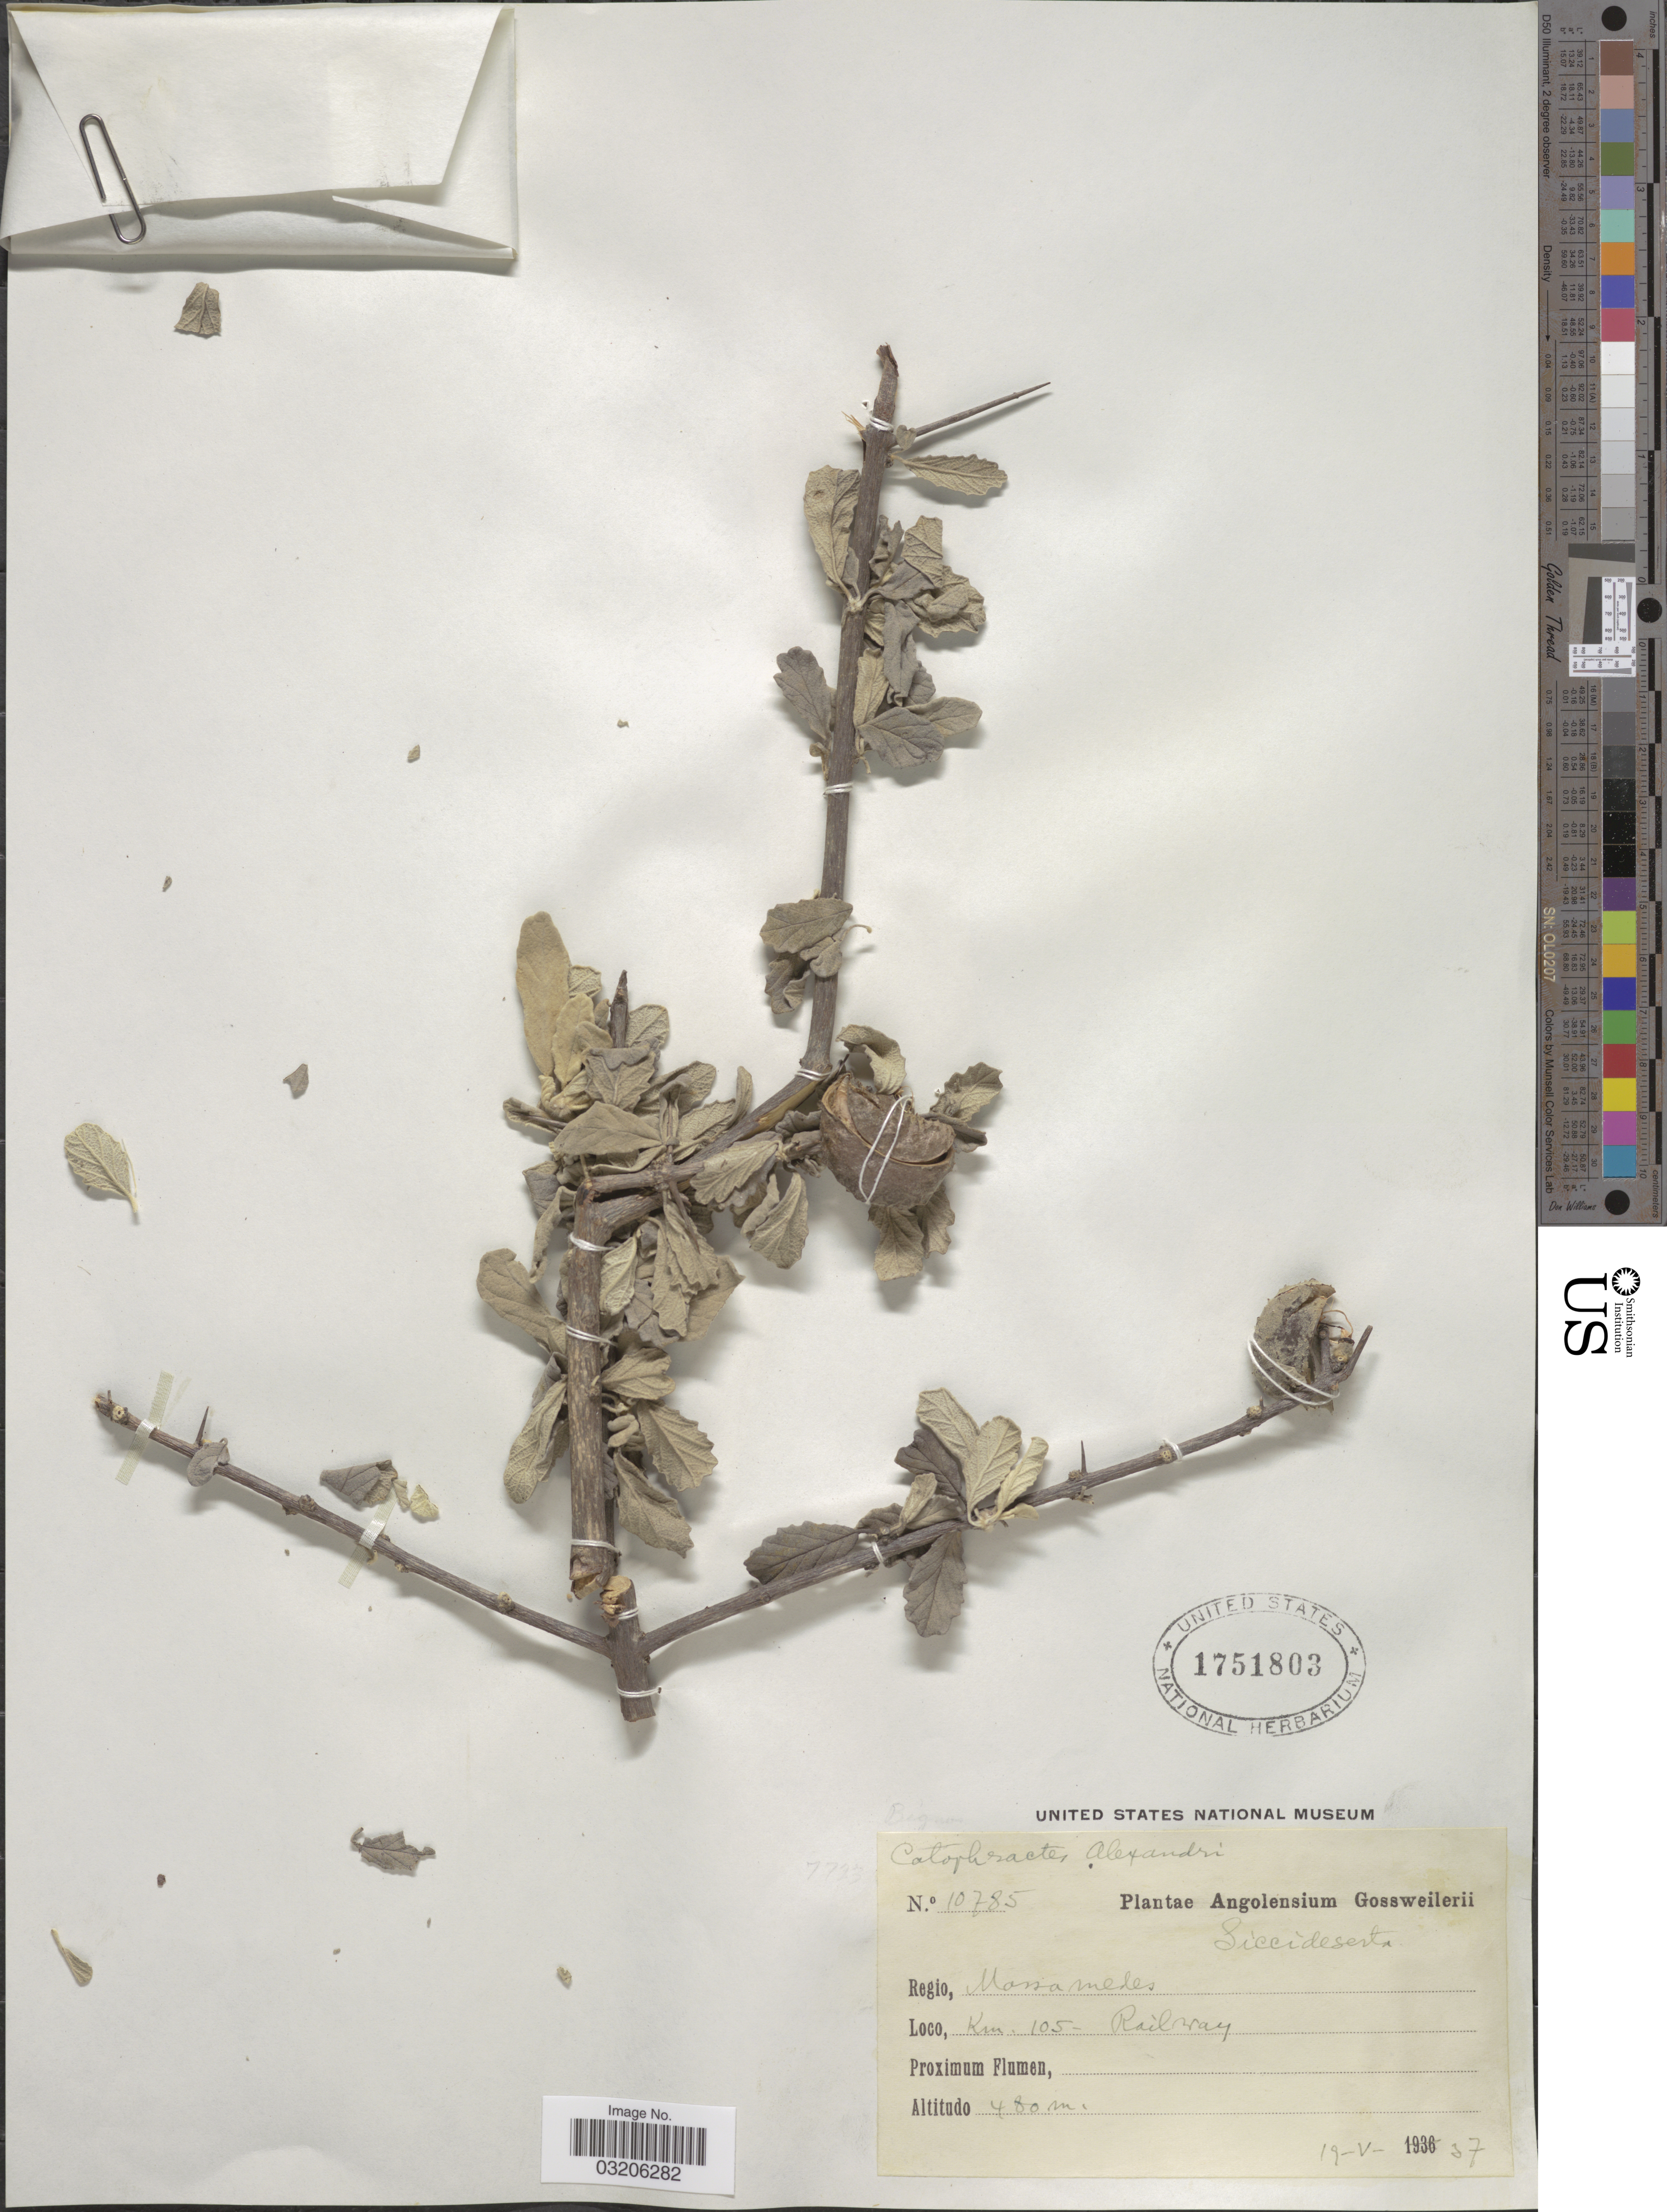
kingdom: Plantae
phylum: Tracheophyta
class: Magnoliopsida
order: Lamiales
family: Bignoniaceae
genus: Catophractes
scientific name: Catophractes alexandri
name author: D. Don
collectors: -. Gossweiler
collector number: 10785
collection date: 1937-05-19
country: Angola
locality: Regio, Mossamedes. Km. 105 - Railway.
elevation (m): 480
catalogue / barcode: US 1751803